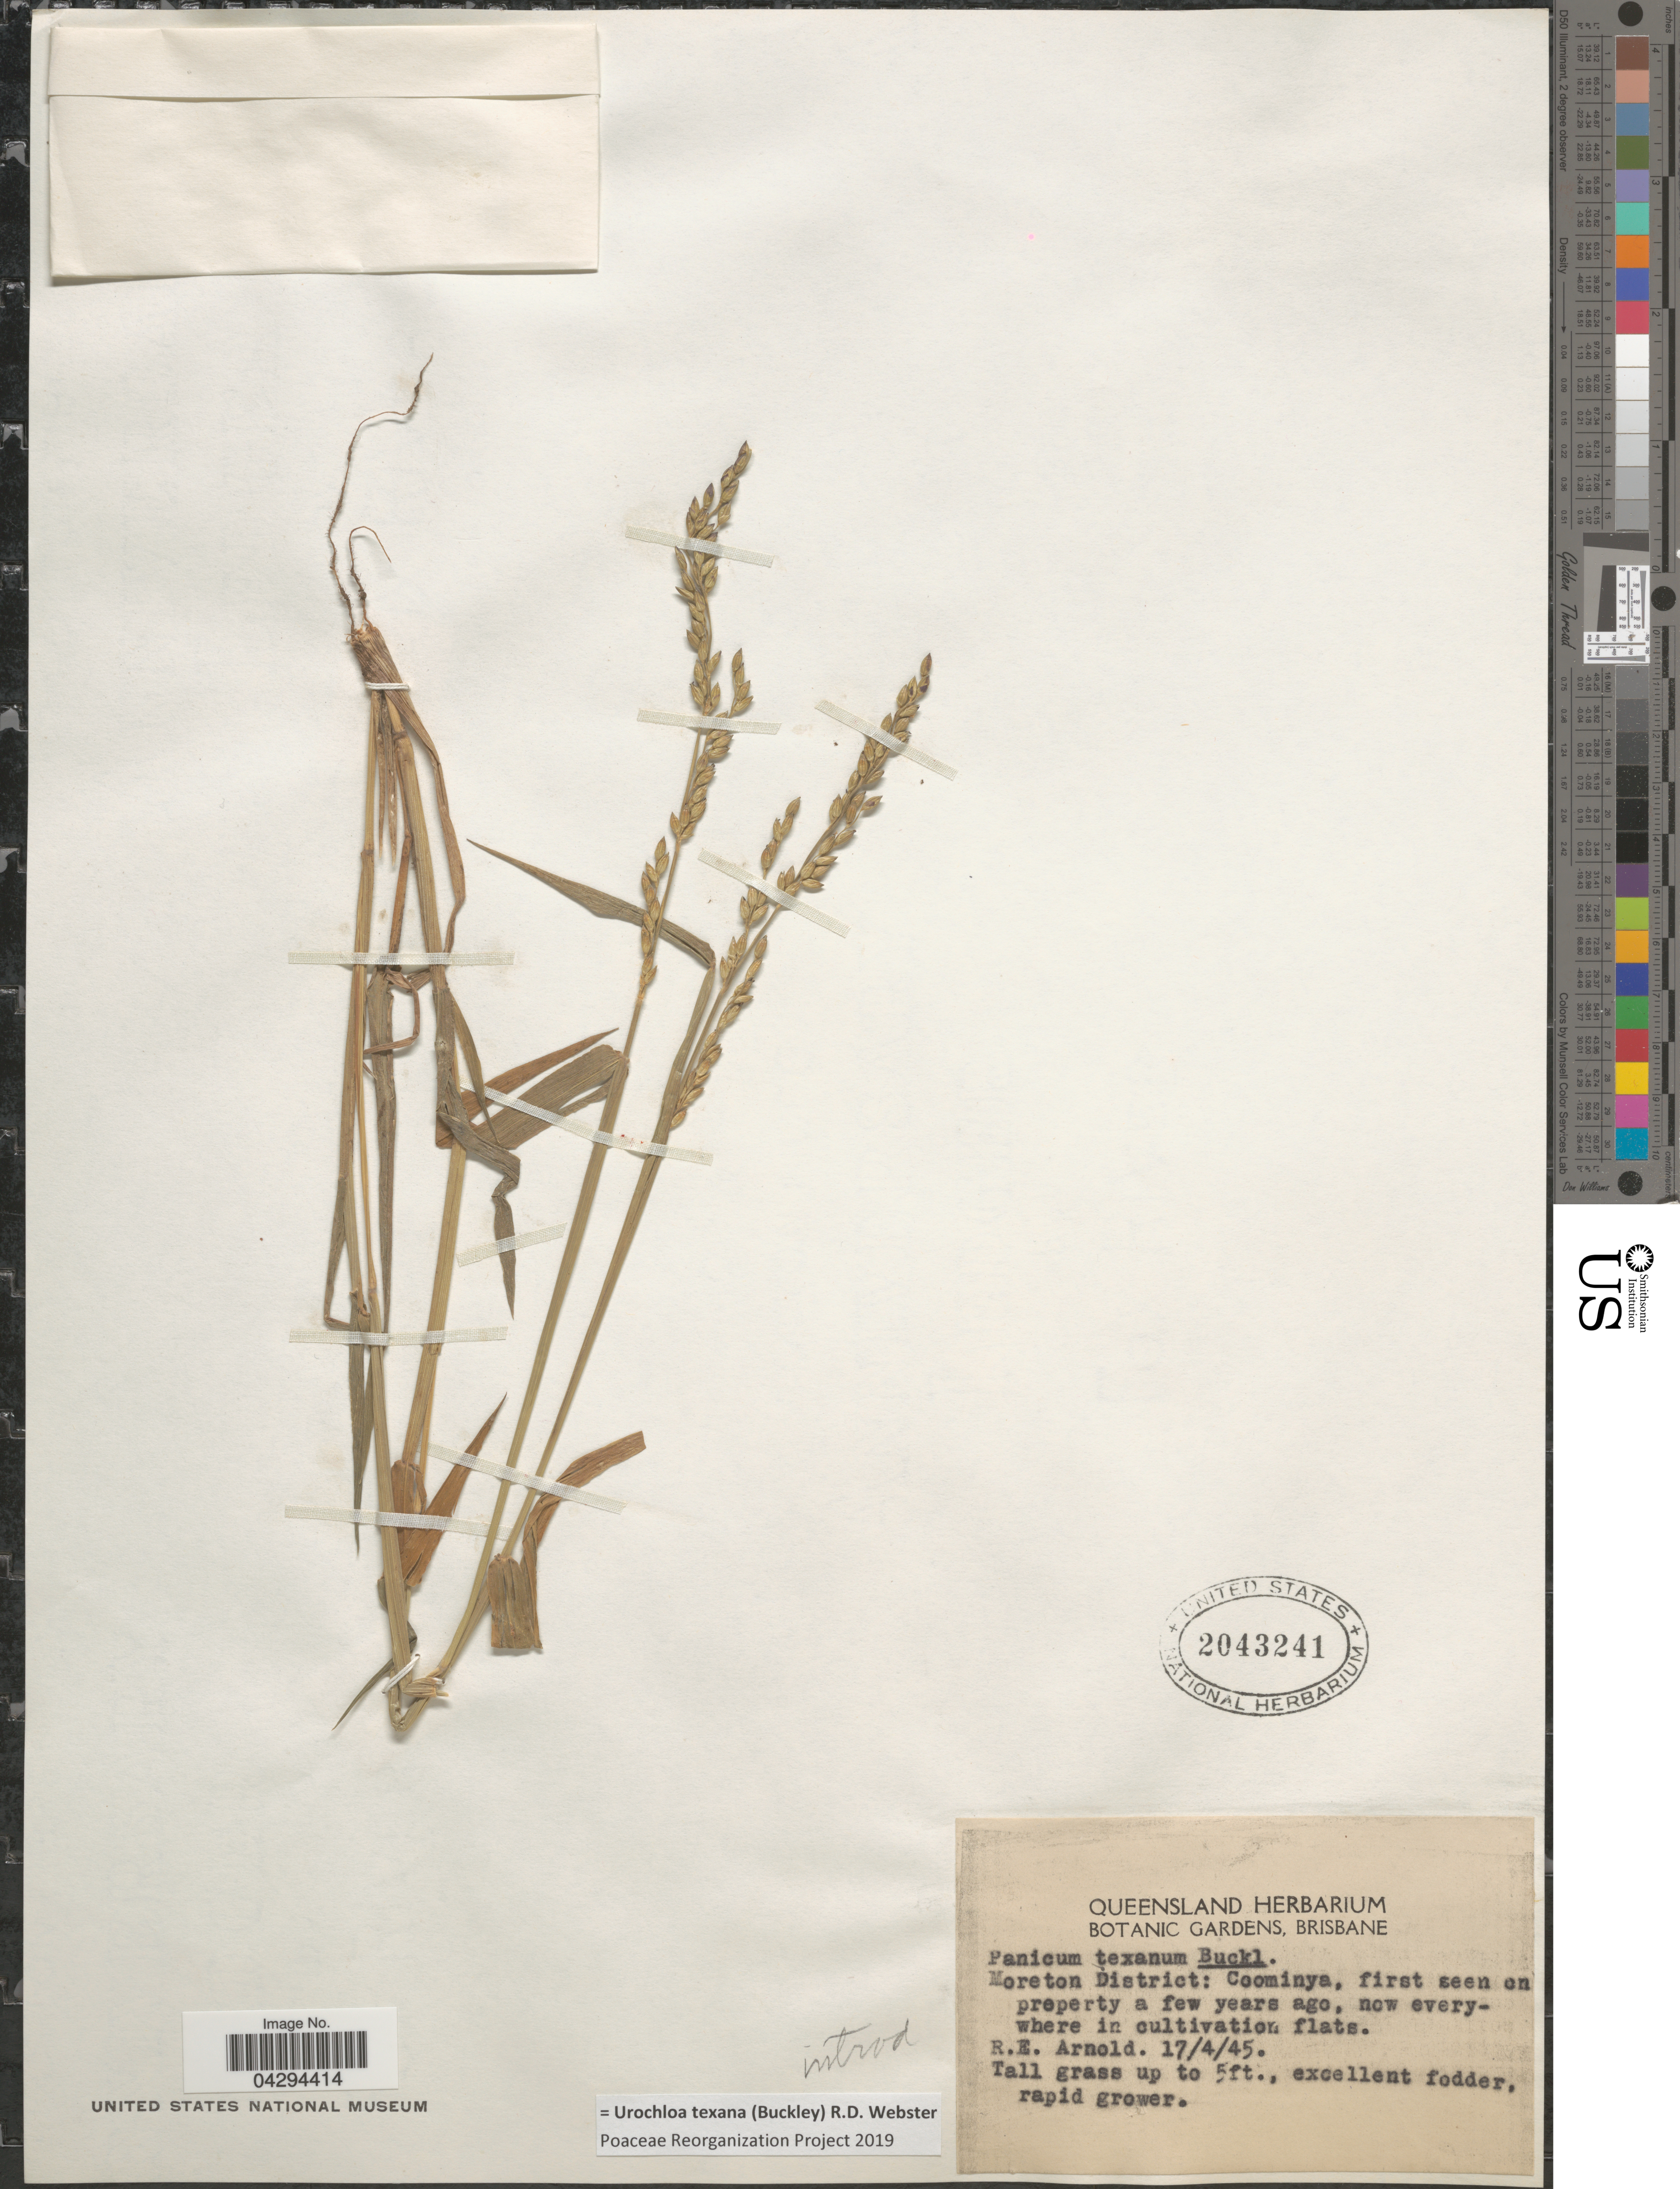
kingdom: Plantae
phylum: Tracheophyta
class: Liliopsida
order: Poales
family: Poaceae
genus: Urochloa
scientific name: Urochloa texana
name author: (Buckley) R.D. Webster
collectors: R. Arnold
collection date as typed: Transcribed d/m/y: 17/4/45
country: Australia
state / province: Queensland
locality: Moreton District: Coominya, first seen on property a few years ago, now everywhere in cultivation flats.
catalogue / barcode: US 2043241